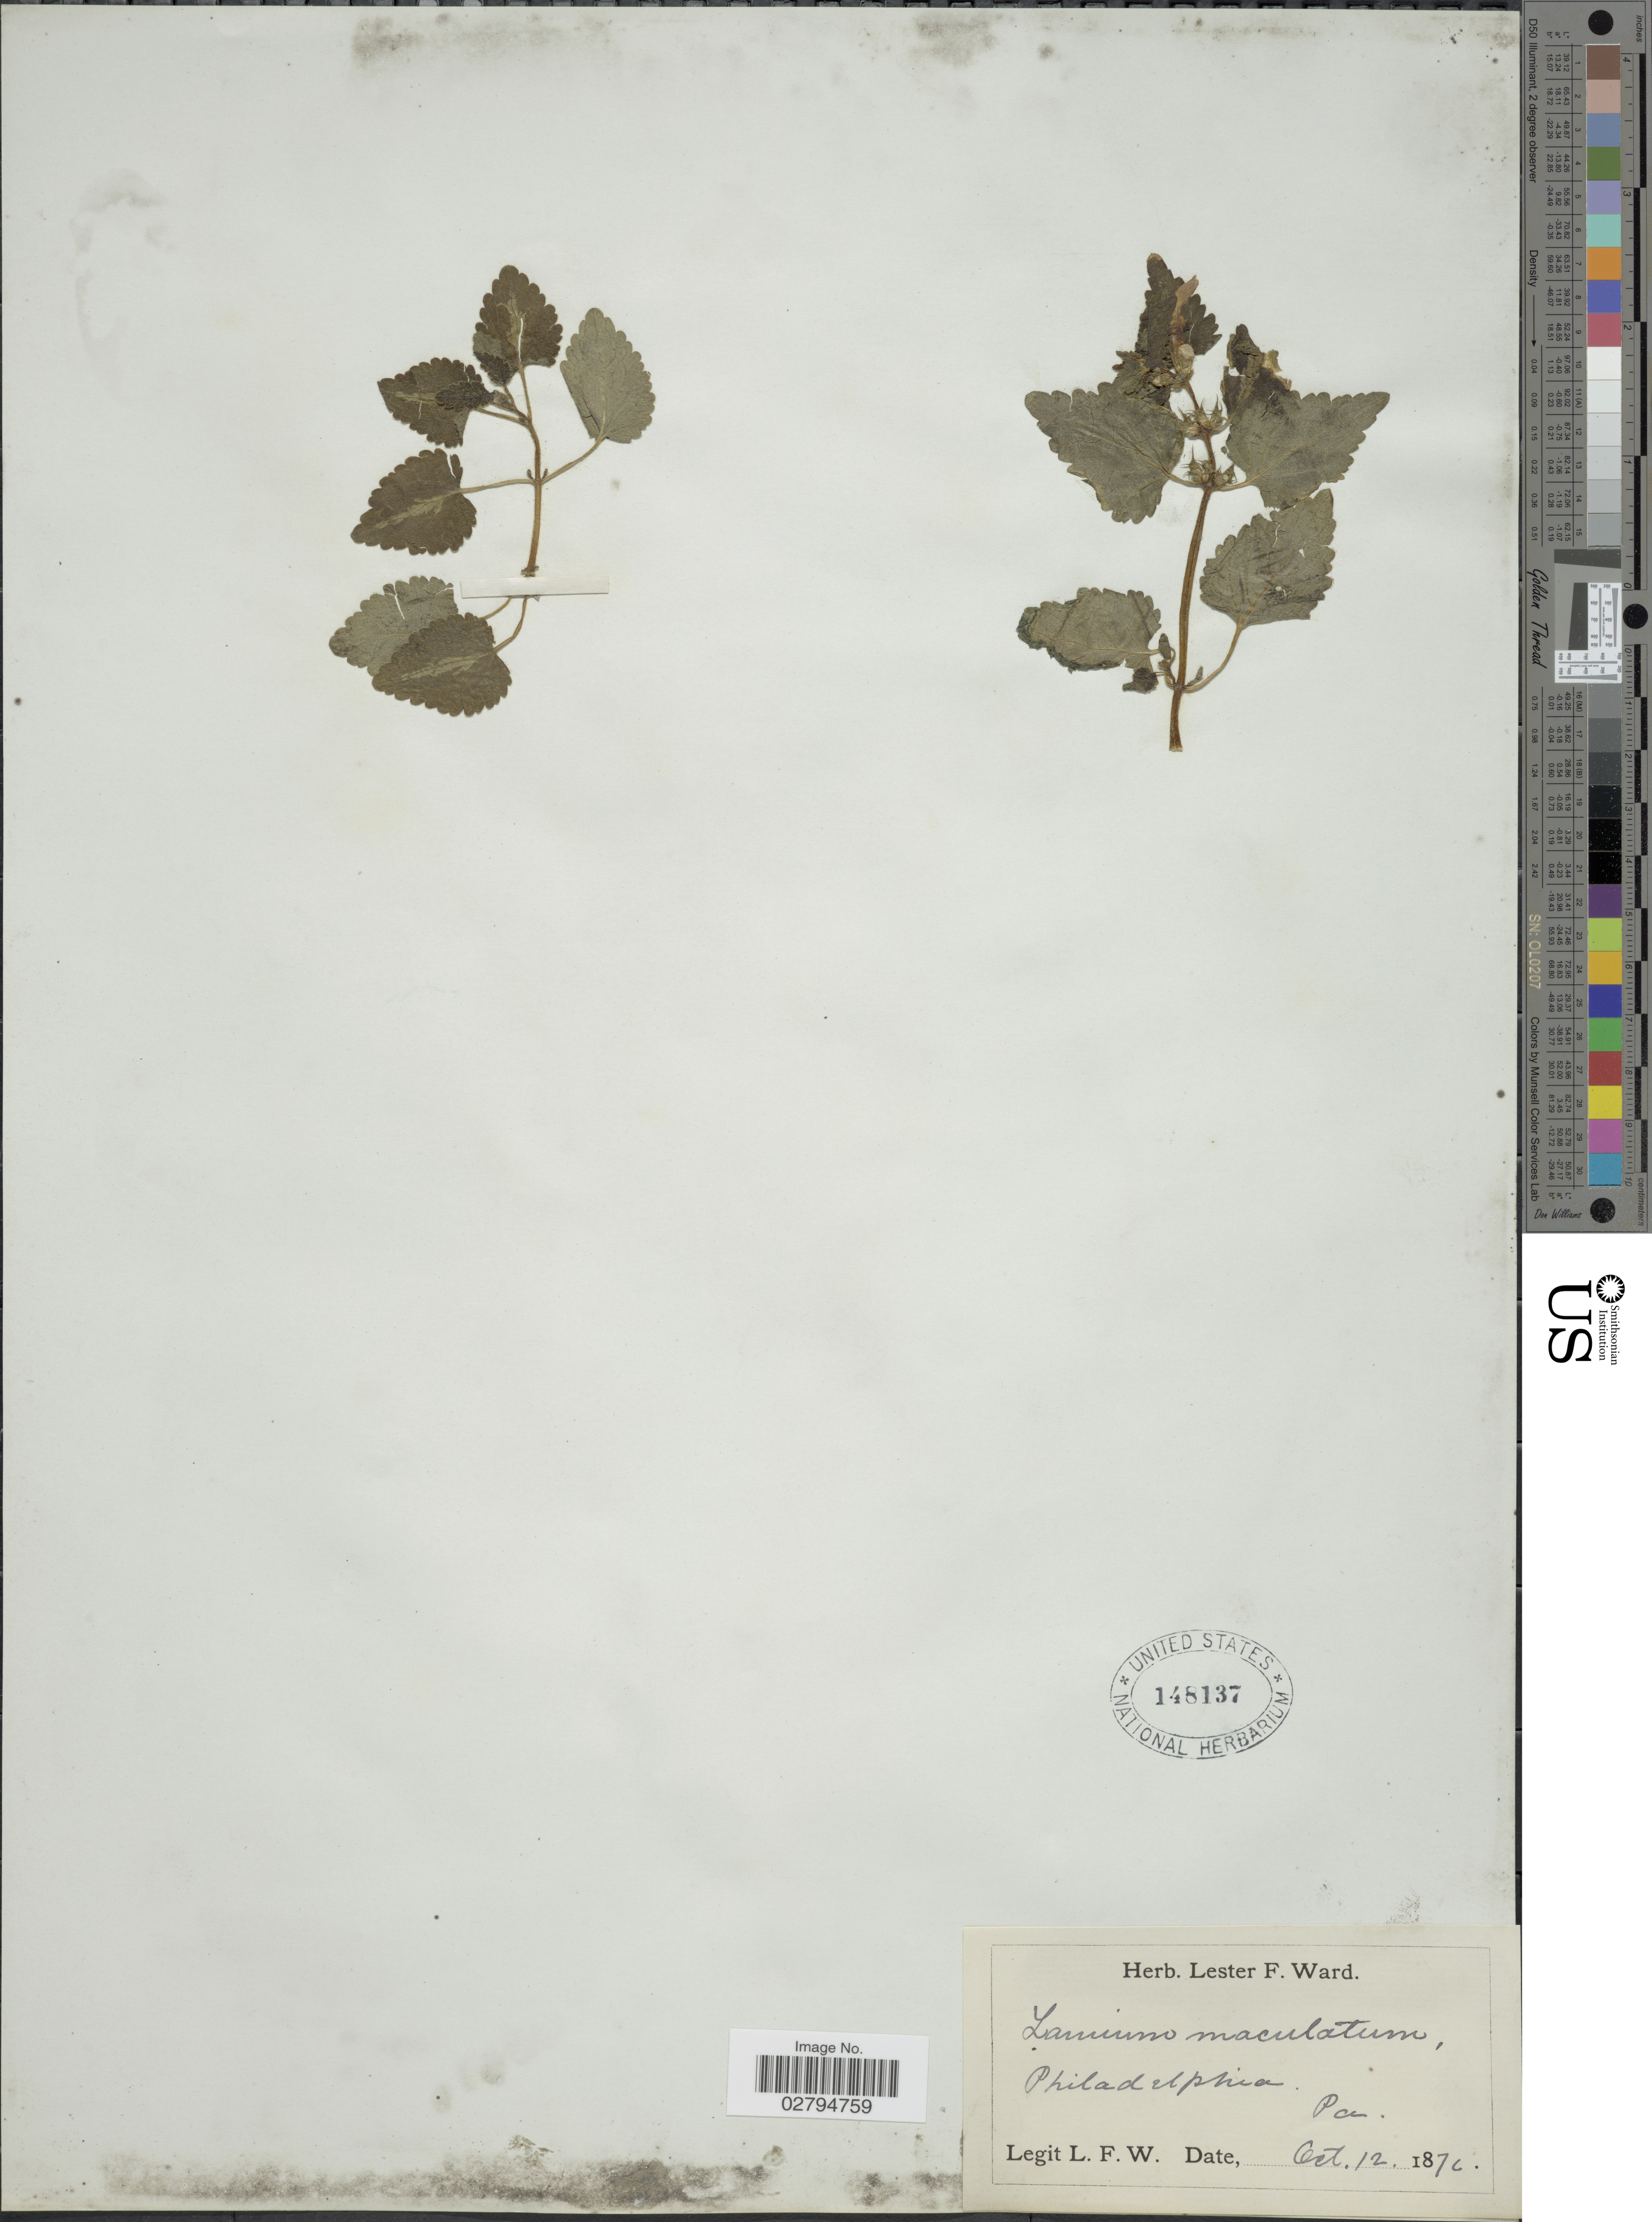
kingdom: Plantae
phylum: Tracheophyta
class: Magnoliopsida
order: Lamiales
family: Lamiaceae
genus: Lamium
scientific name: Lamium maculatum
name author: (L.) L.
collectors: L. F. Ward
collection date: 1876-10-12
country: United States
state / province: Pennsylvania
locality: Philadelphia.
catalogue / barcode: US 148137